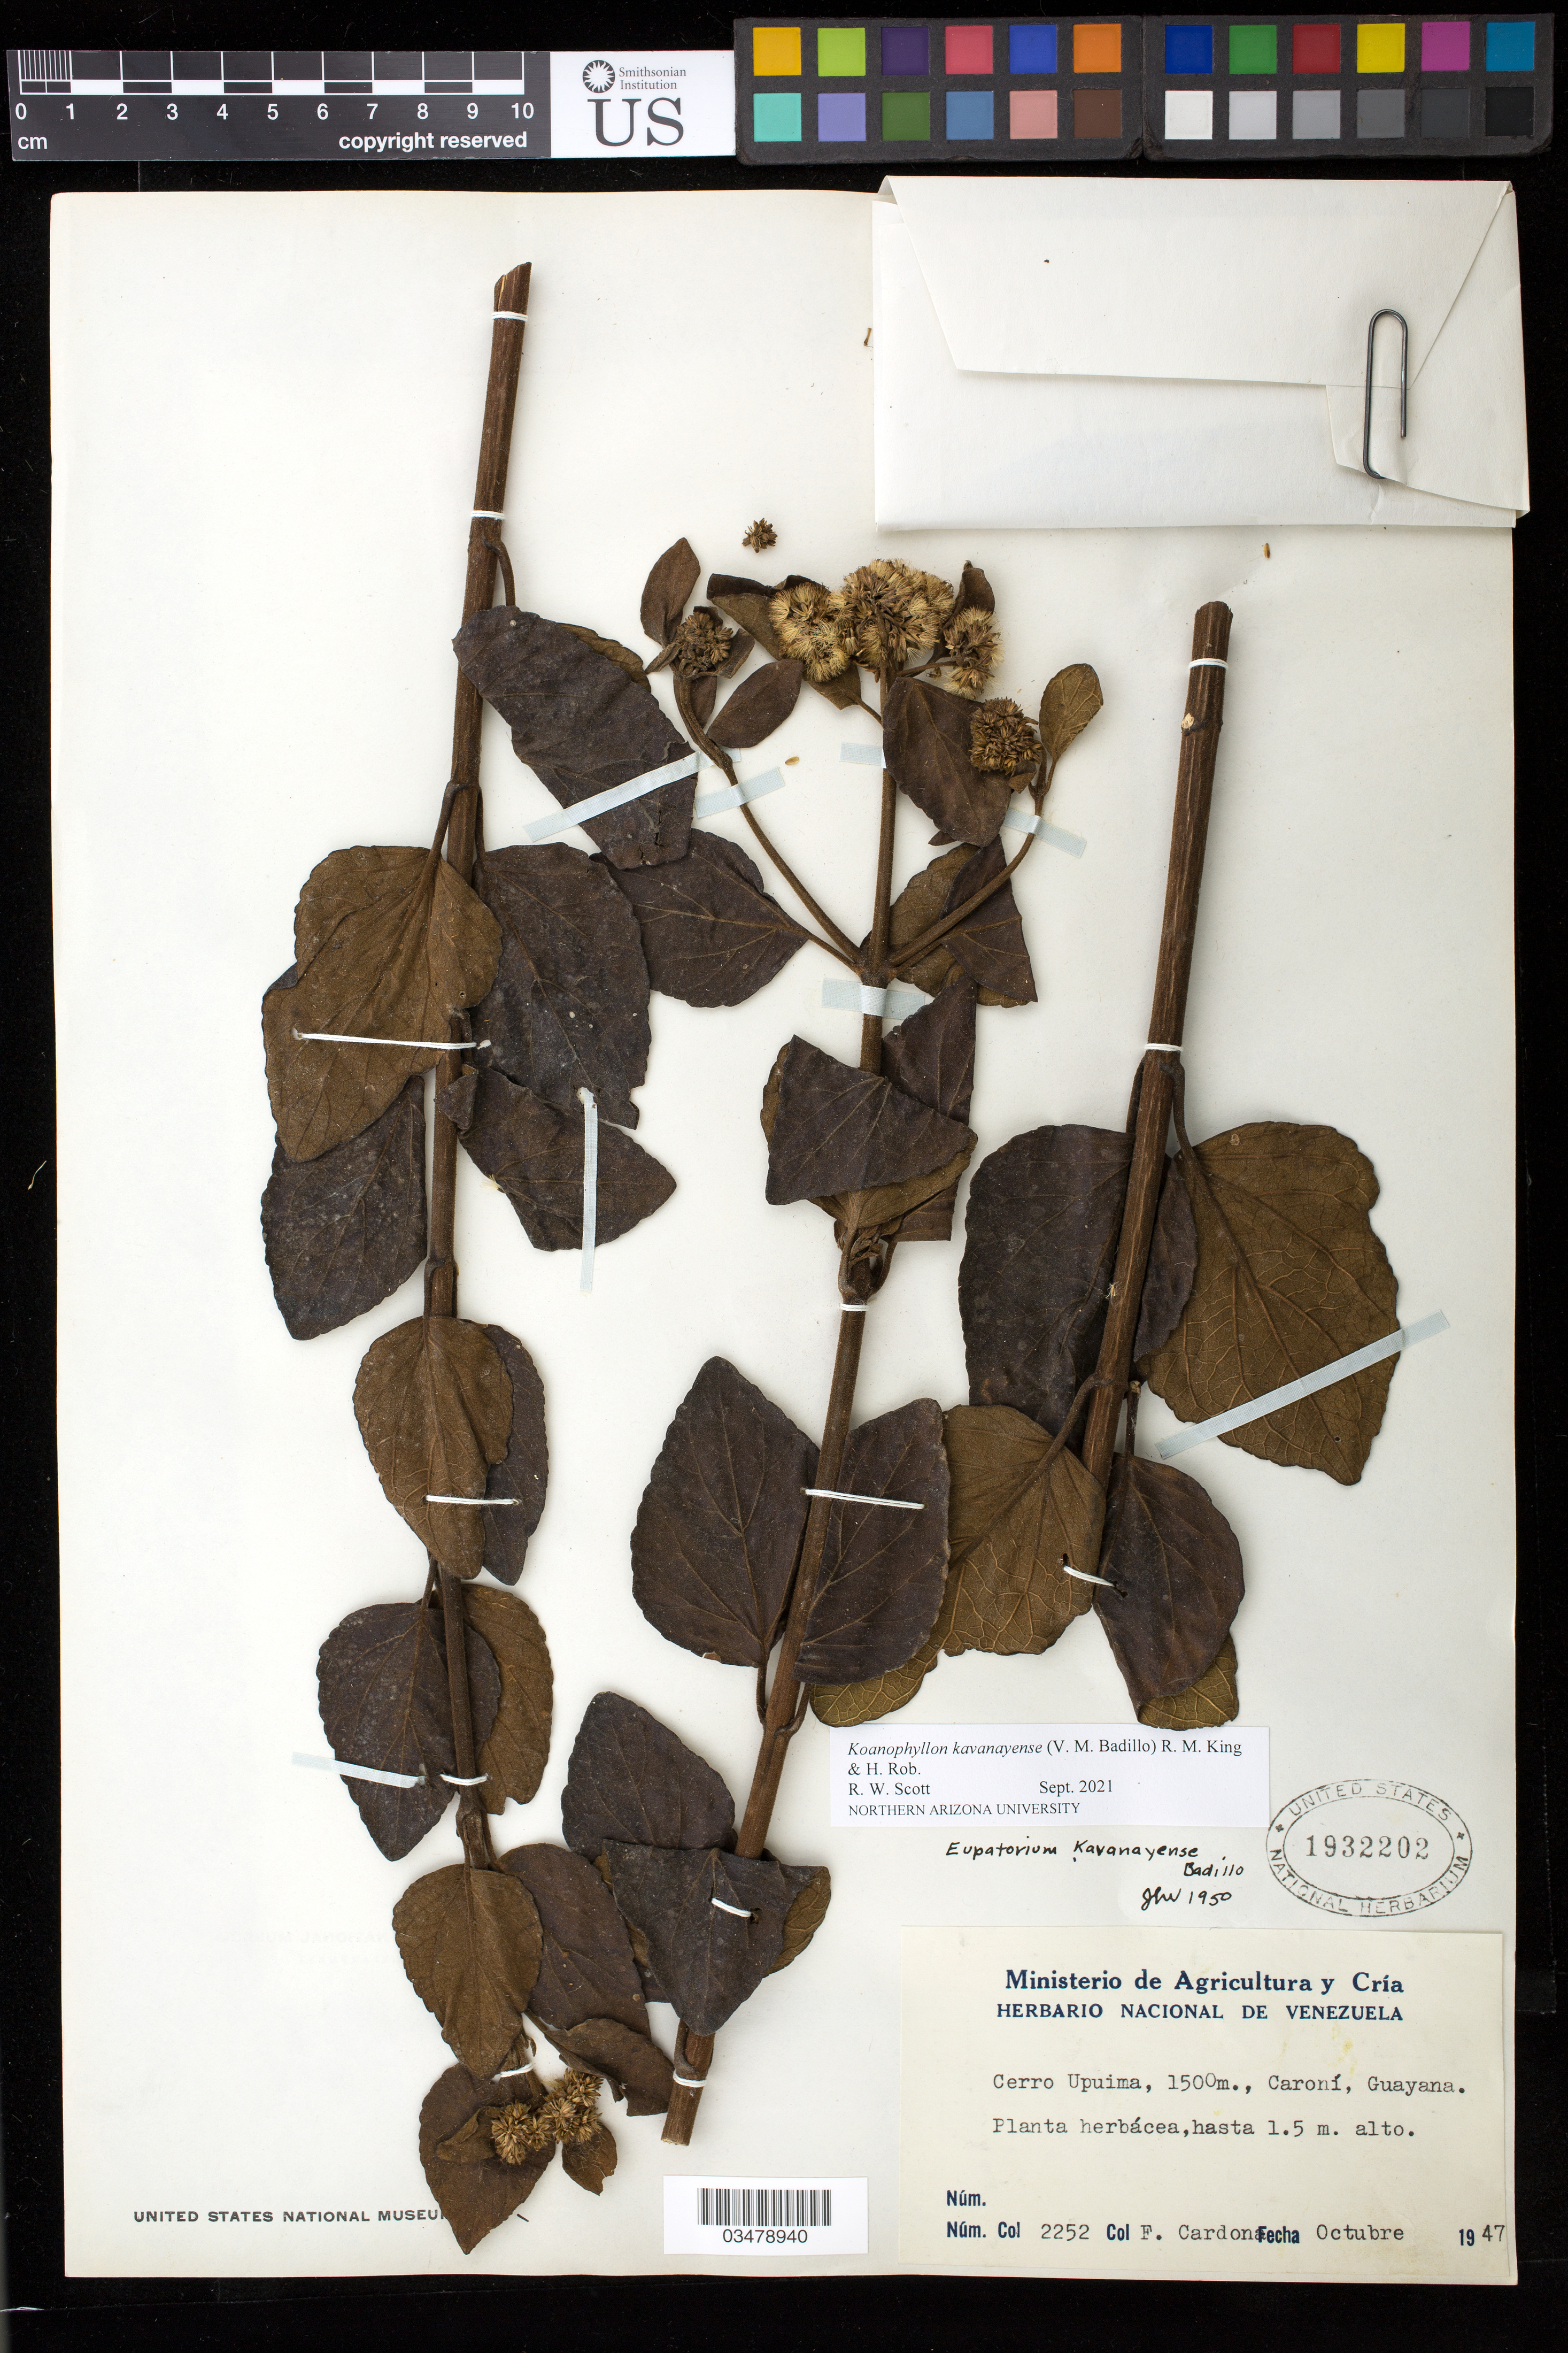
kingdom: Plantae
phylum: Tracheophyta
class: Magnoliopsida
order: Asterales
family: Asteraceae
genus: Koanophyllon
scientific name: Koanophyllon kavanayense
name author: (V.M. Badillo) R.M. King & H. Rob.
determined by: Scott, R. W.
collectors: F. Cardona Puig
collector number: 2252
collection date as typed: Oct-47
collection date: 1947-10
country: Venezuela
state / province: Bolívar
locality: Cerro Upuima, Río Caroní, Guayana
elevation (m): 1500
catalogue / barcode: US 1932202